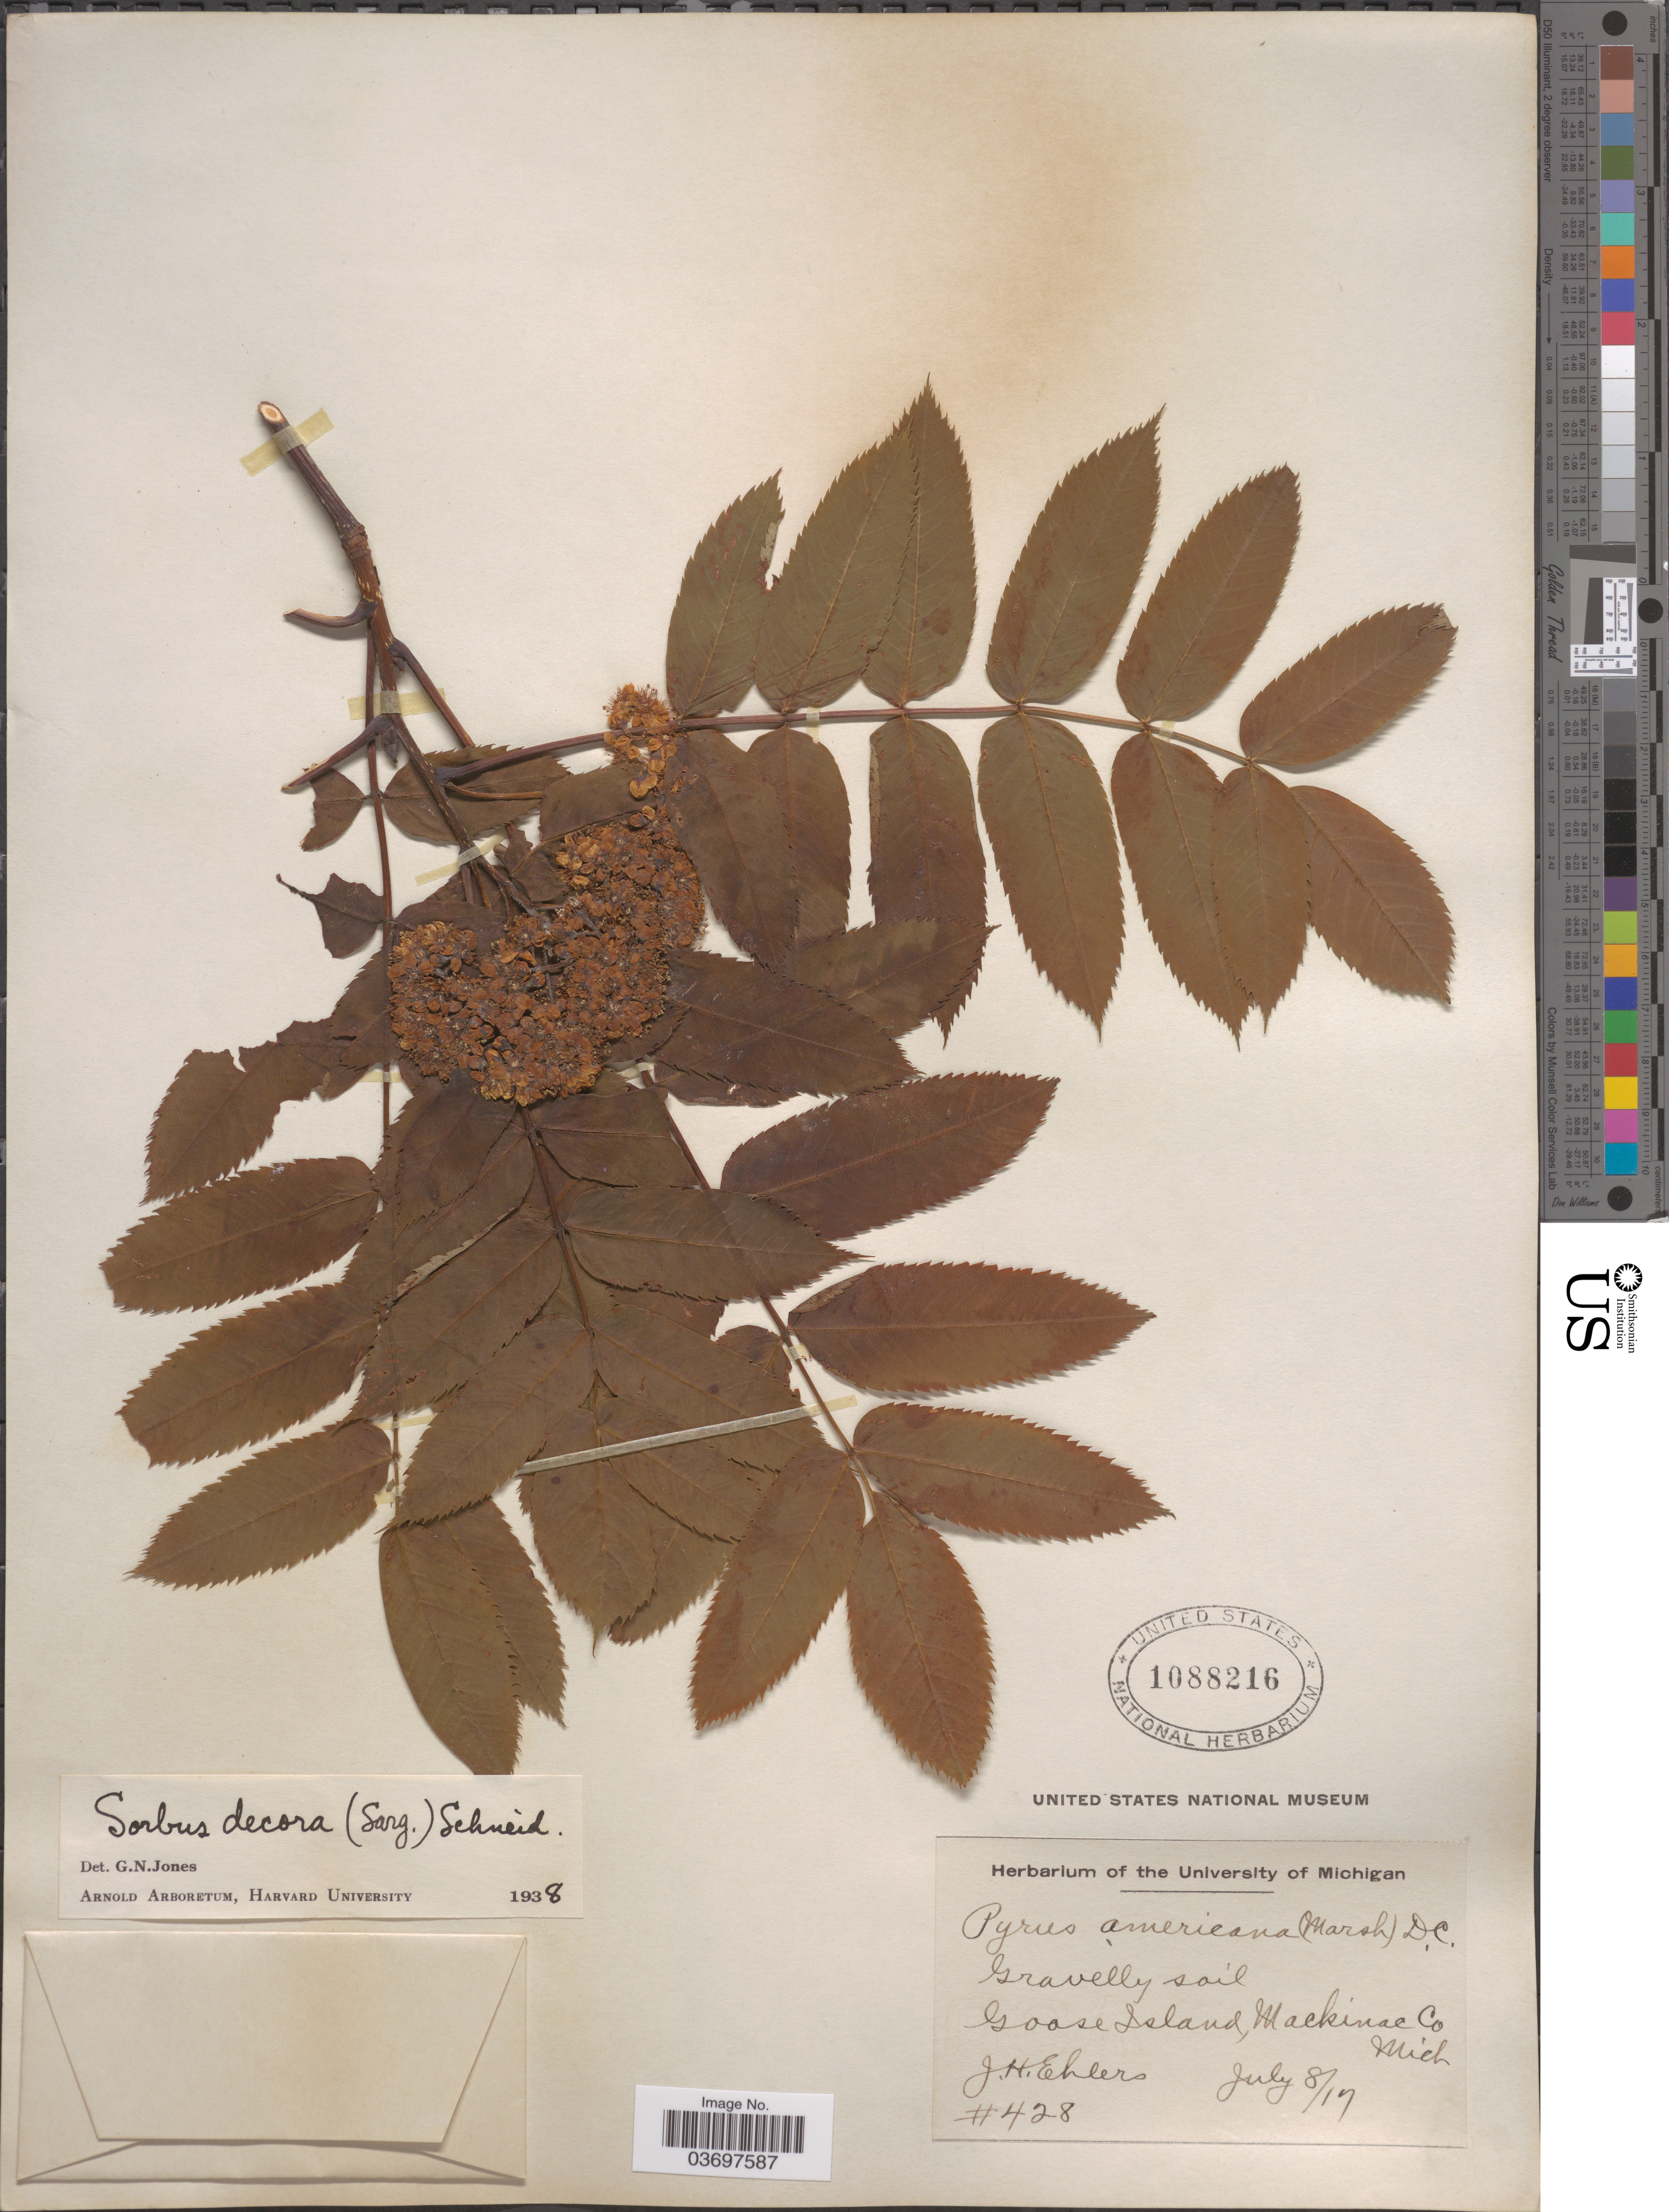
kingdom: Plantae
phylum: Tracheophyta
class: Magnoliopsida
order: Rosales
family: Rosaceae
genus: Sorbus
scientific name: Sorbus decora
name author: (Sarg.) C.K. Schneid.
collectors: J. H. Ehlers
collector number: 428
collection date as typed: Transcribed d/m/y: 8/7/17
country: United States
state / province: Michigan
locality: Goose Island, Mackinac Co.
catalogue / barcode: US 1088216